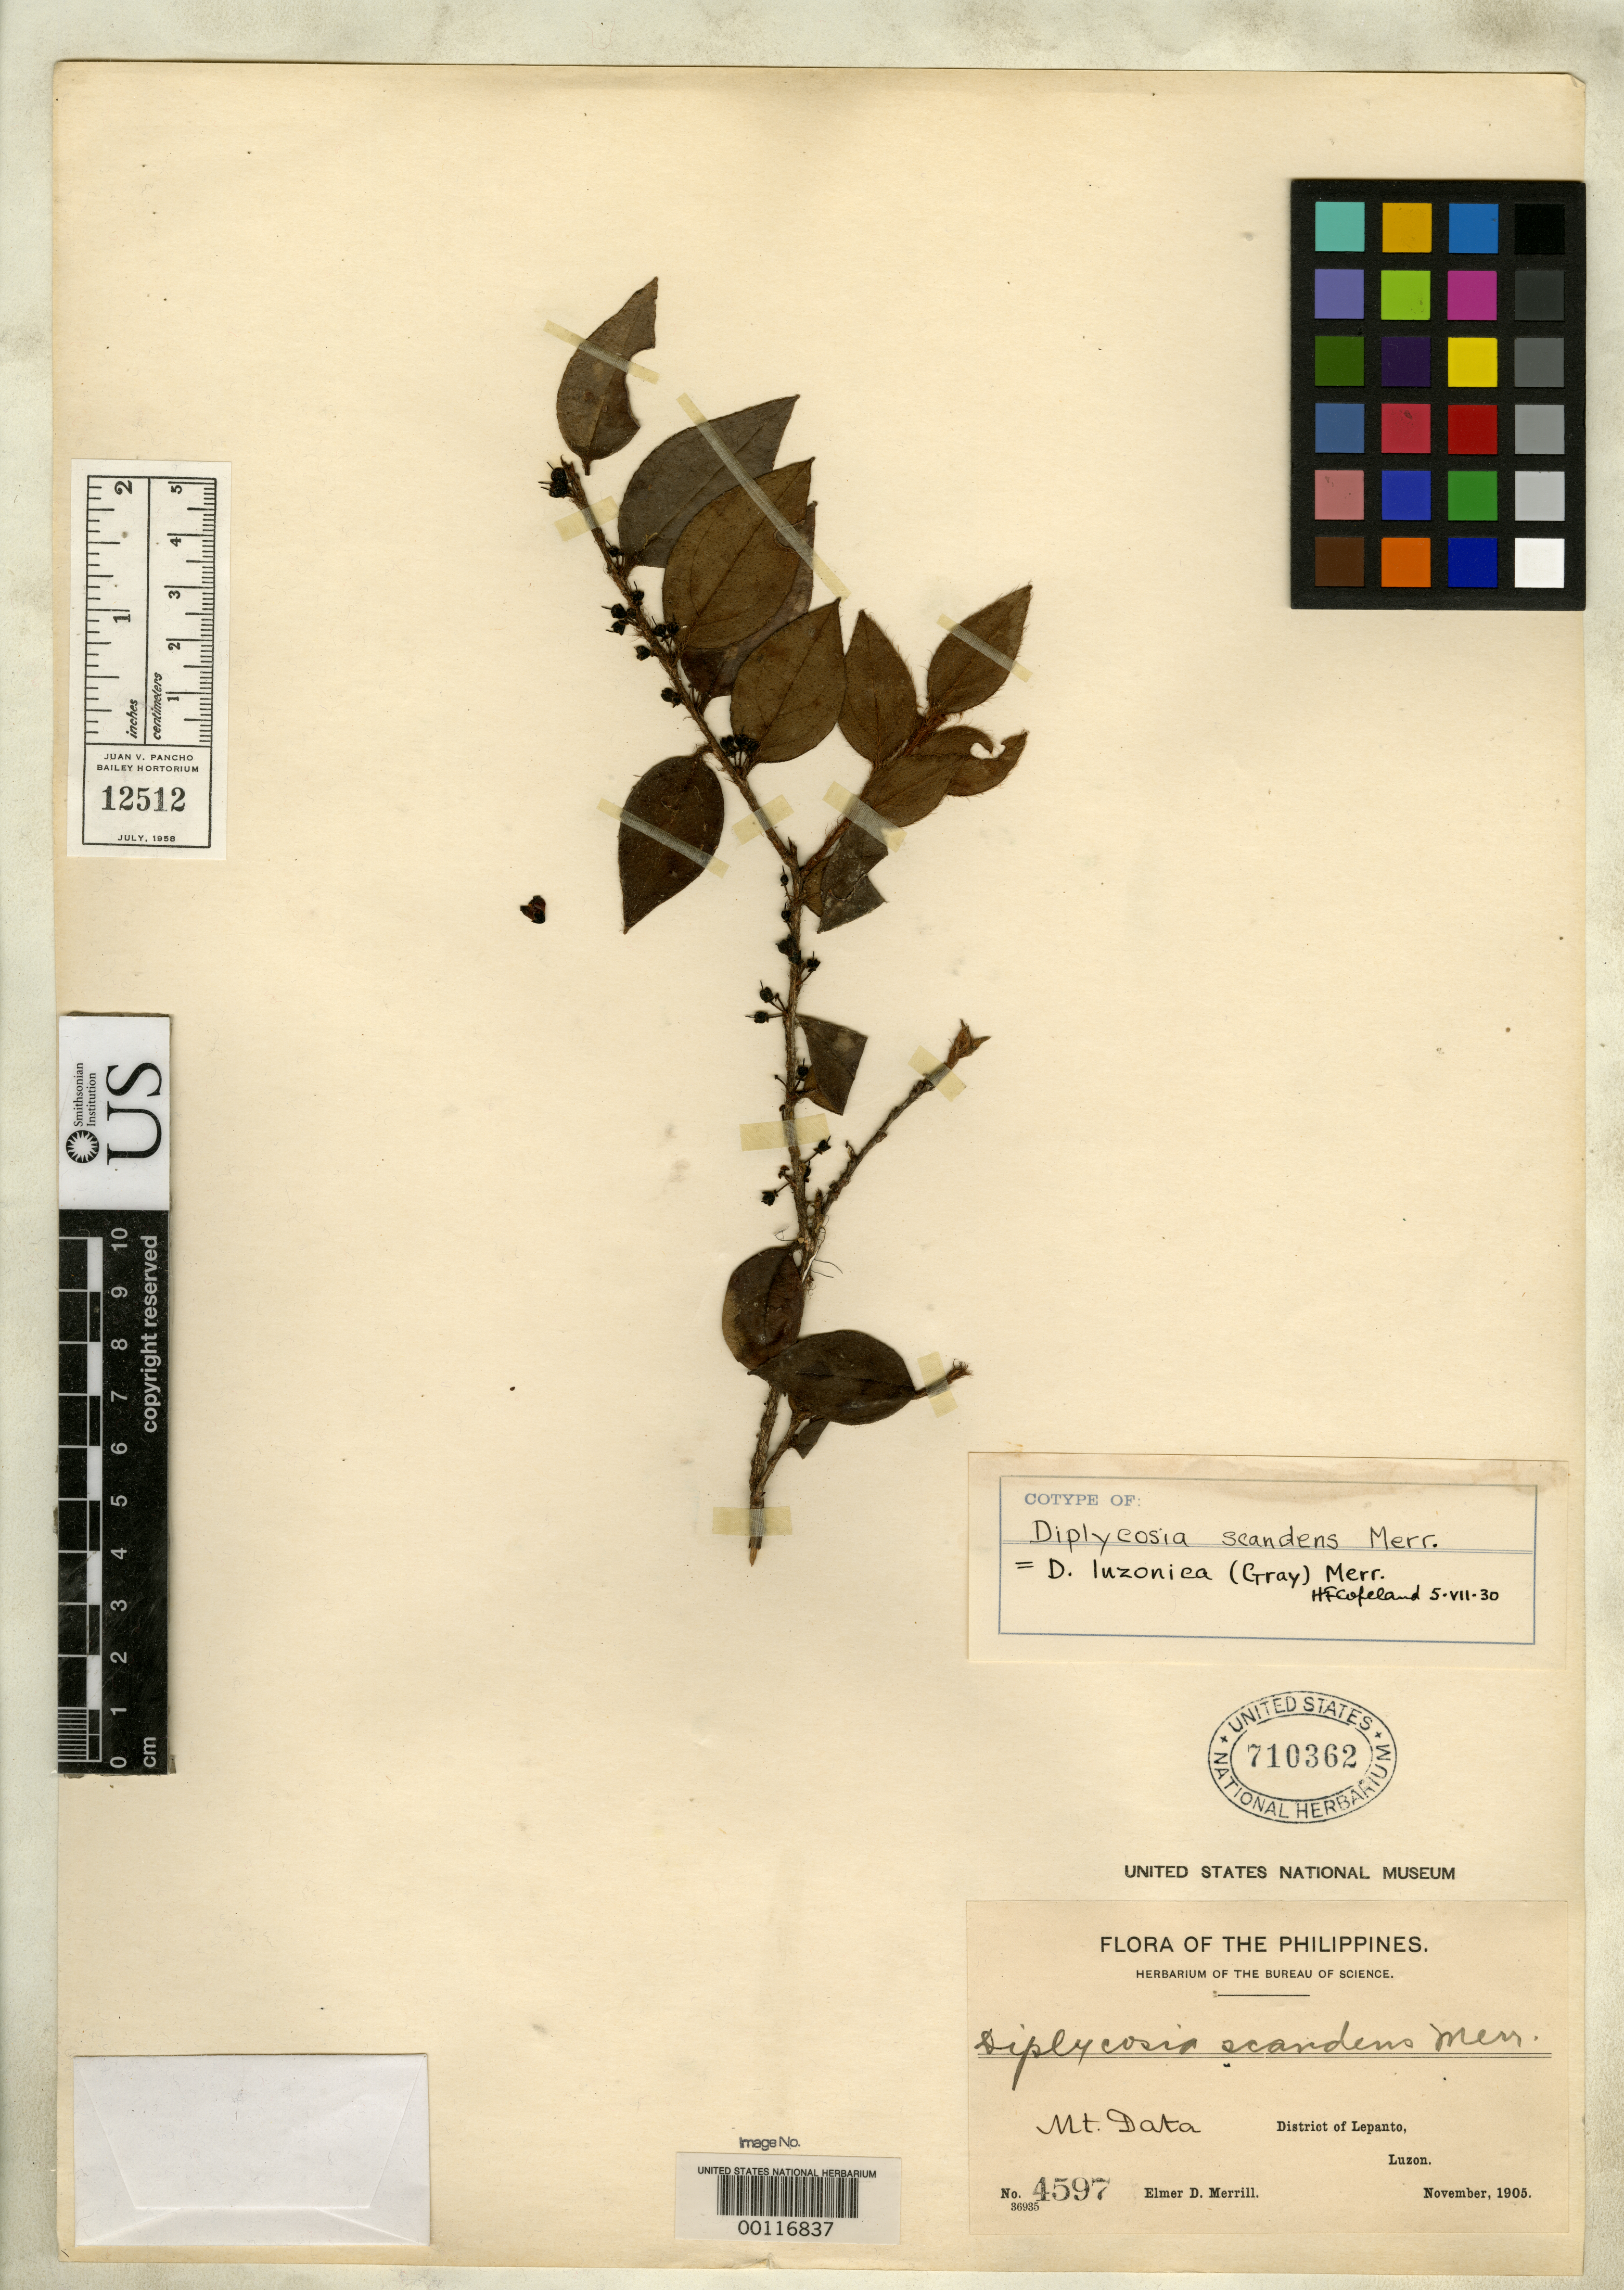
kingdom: Plantae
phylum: Tracheophyta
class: Magnoliopsida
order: Ericales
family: Ericaceae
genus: Diplycosia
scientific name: Diplycosia scandens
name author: Merr.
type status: Isotype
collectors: E. D. Merrill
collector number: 4597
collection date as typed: Nov 1905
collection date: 1905-11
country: Philippines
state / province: Cordillera (Administrative Region)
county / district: Mountain province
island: Luzon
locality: Mt. Data. Lepanto.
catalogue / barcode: US 710362